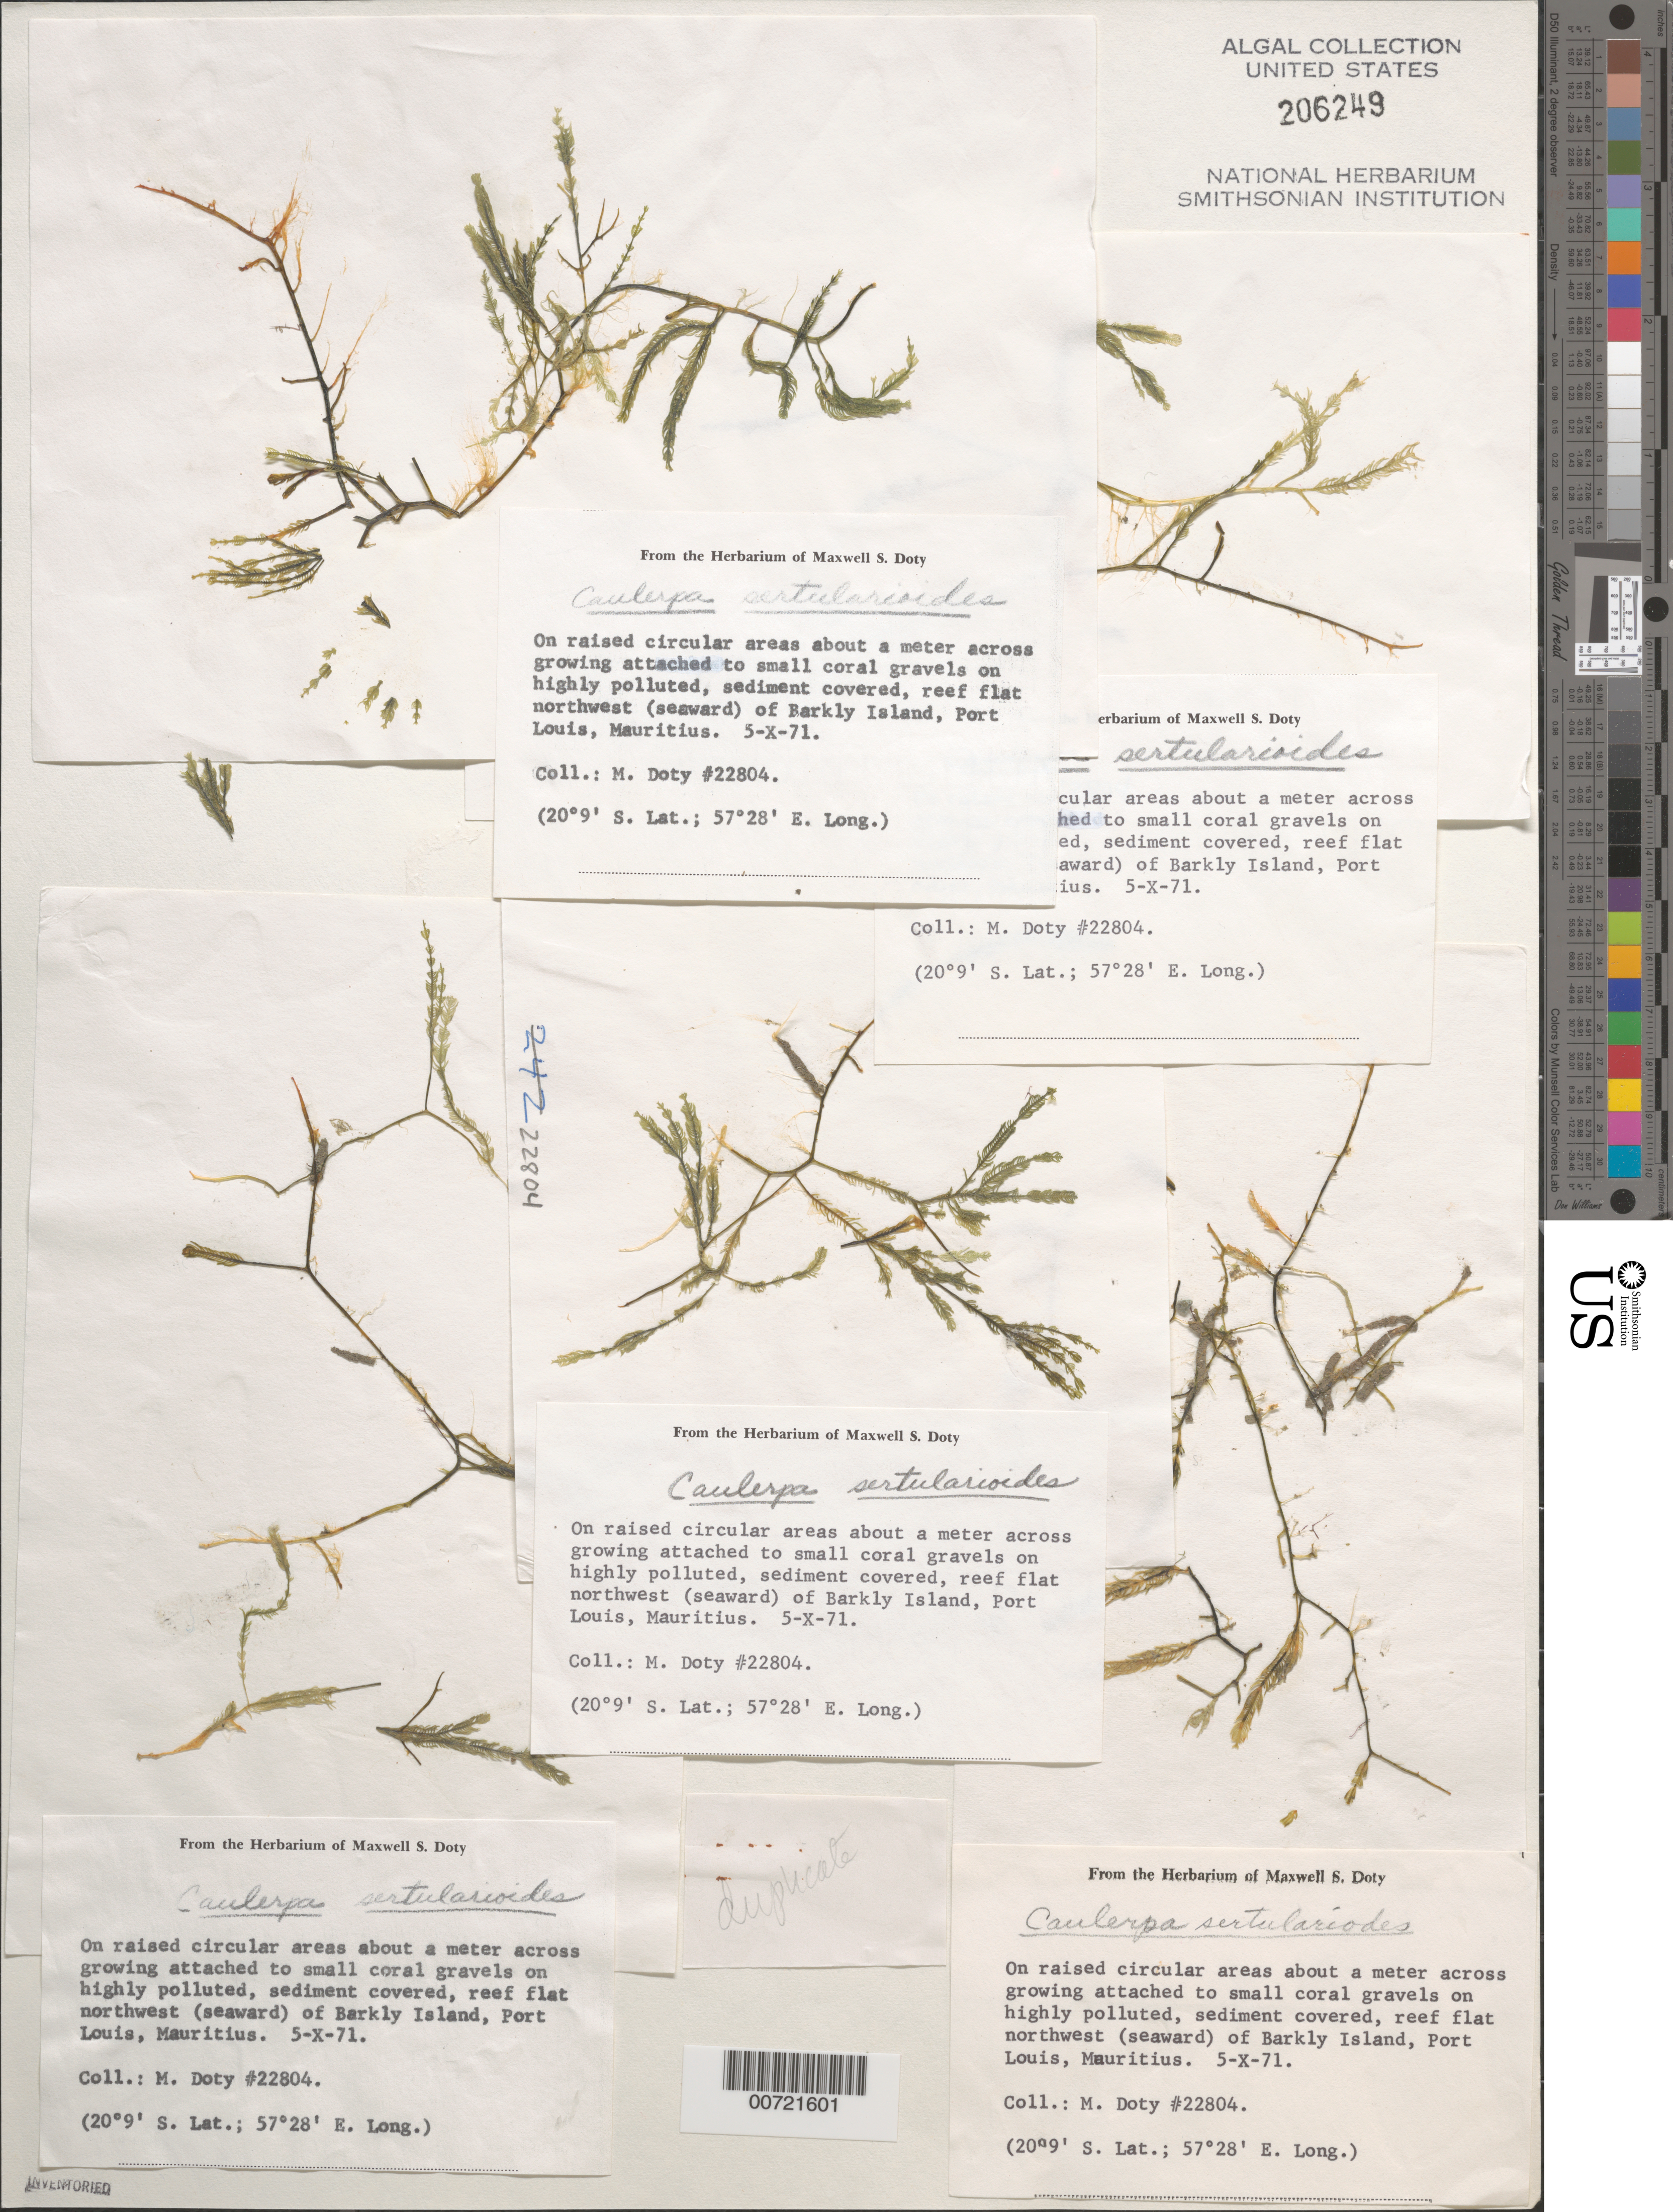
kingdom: Plantae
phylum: Chlorophyta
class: Ulvophyceae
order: Bryopsidales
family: Caulerpaceae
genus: Caulerpa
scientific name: Caulerpa sertularioides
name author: (S.G. Gmel.) M. Howe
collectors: M. S. Doty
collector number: MSD 22804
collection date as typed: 05 Oct 1971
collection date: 1971-10-05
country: Mauritius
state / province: Port Louis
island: Mauritius Island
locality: Port Louis, [highly polluted] reef flat northwest (seaward) of Barkly Island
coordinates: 20 9' S, 57 28' E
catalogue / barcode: US 206249